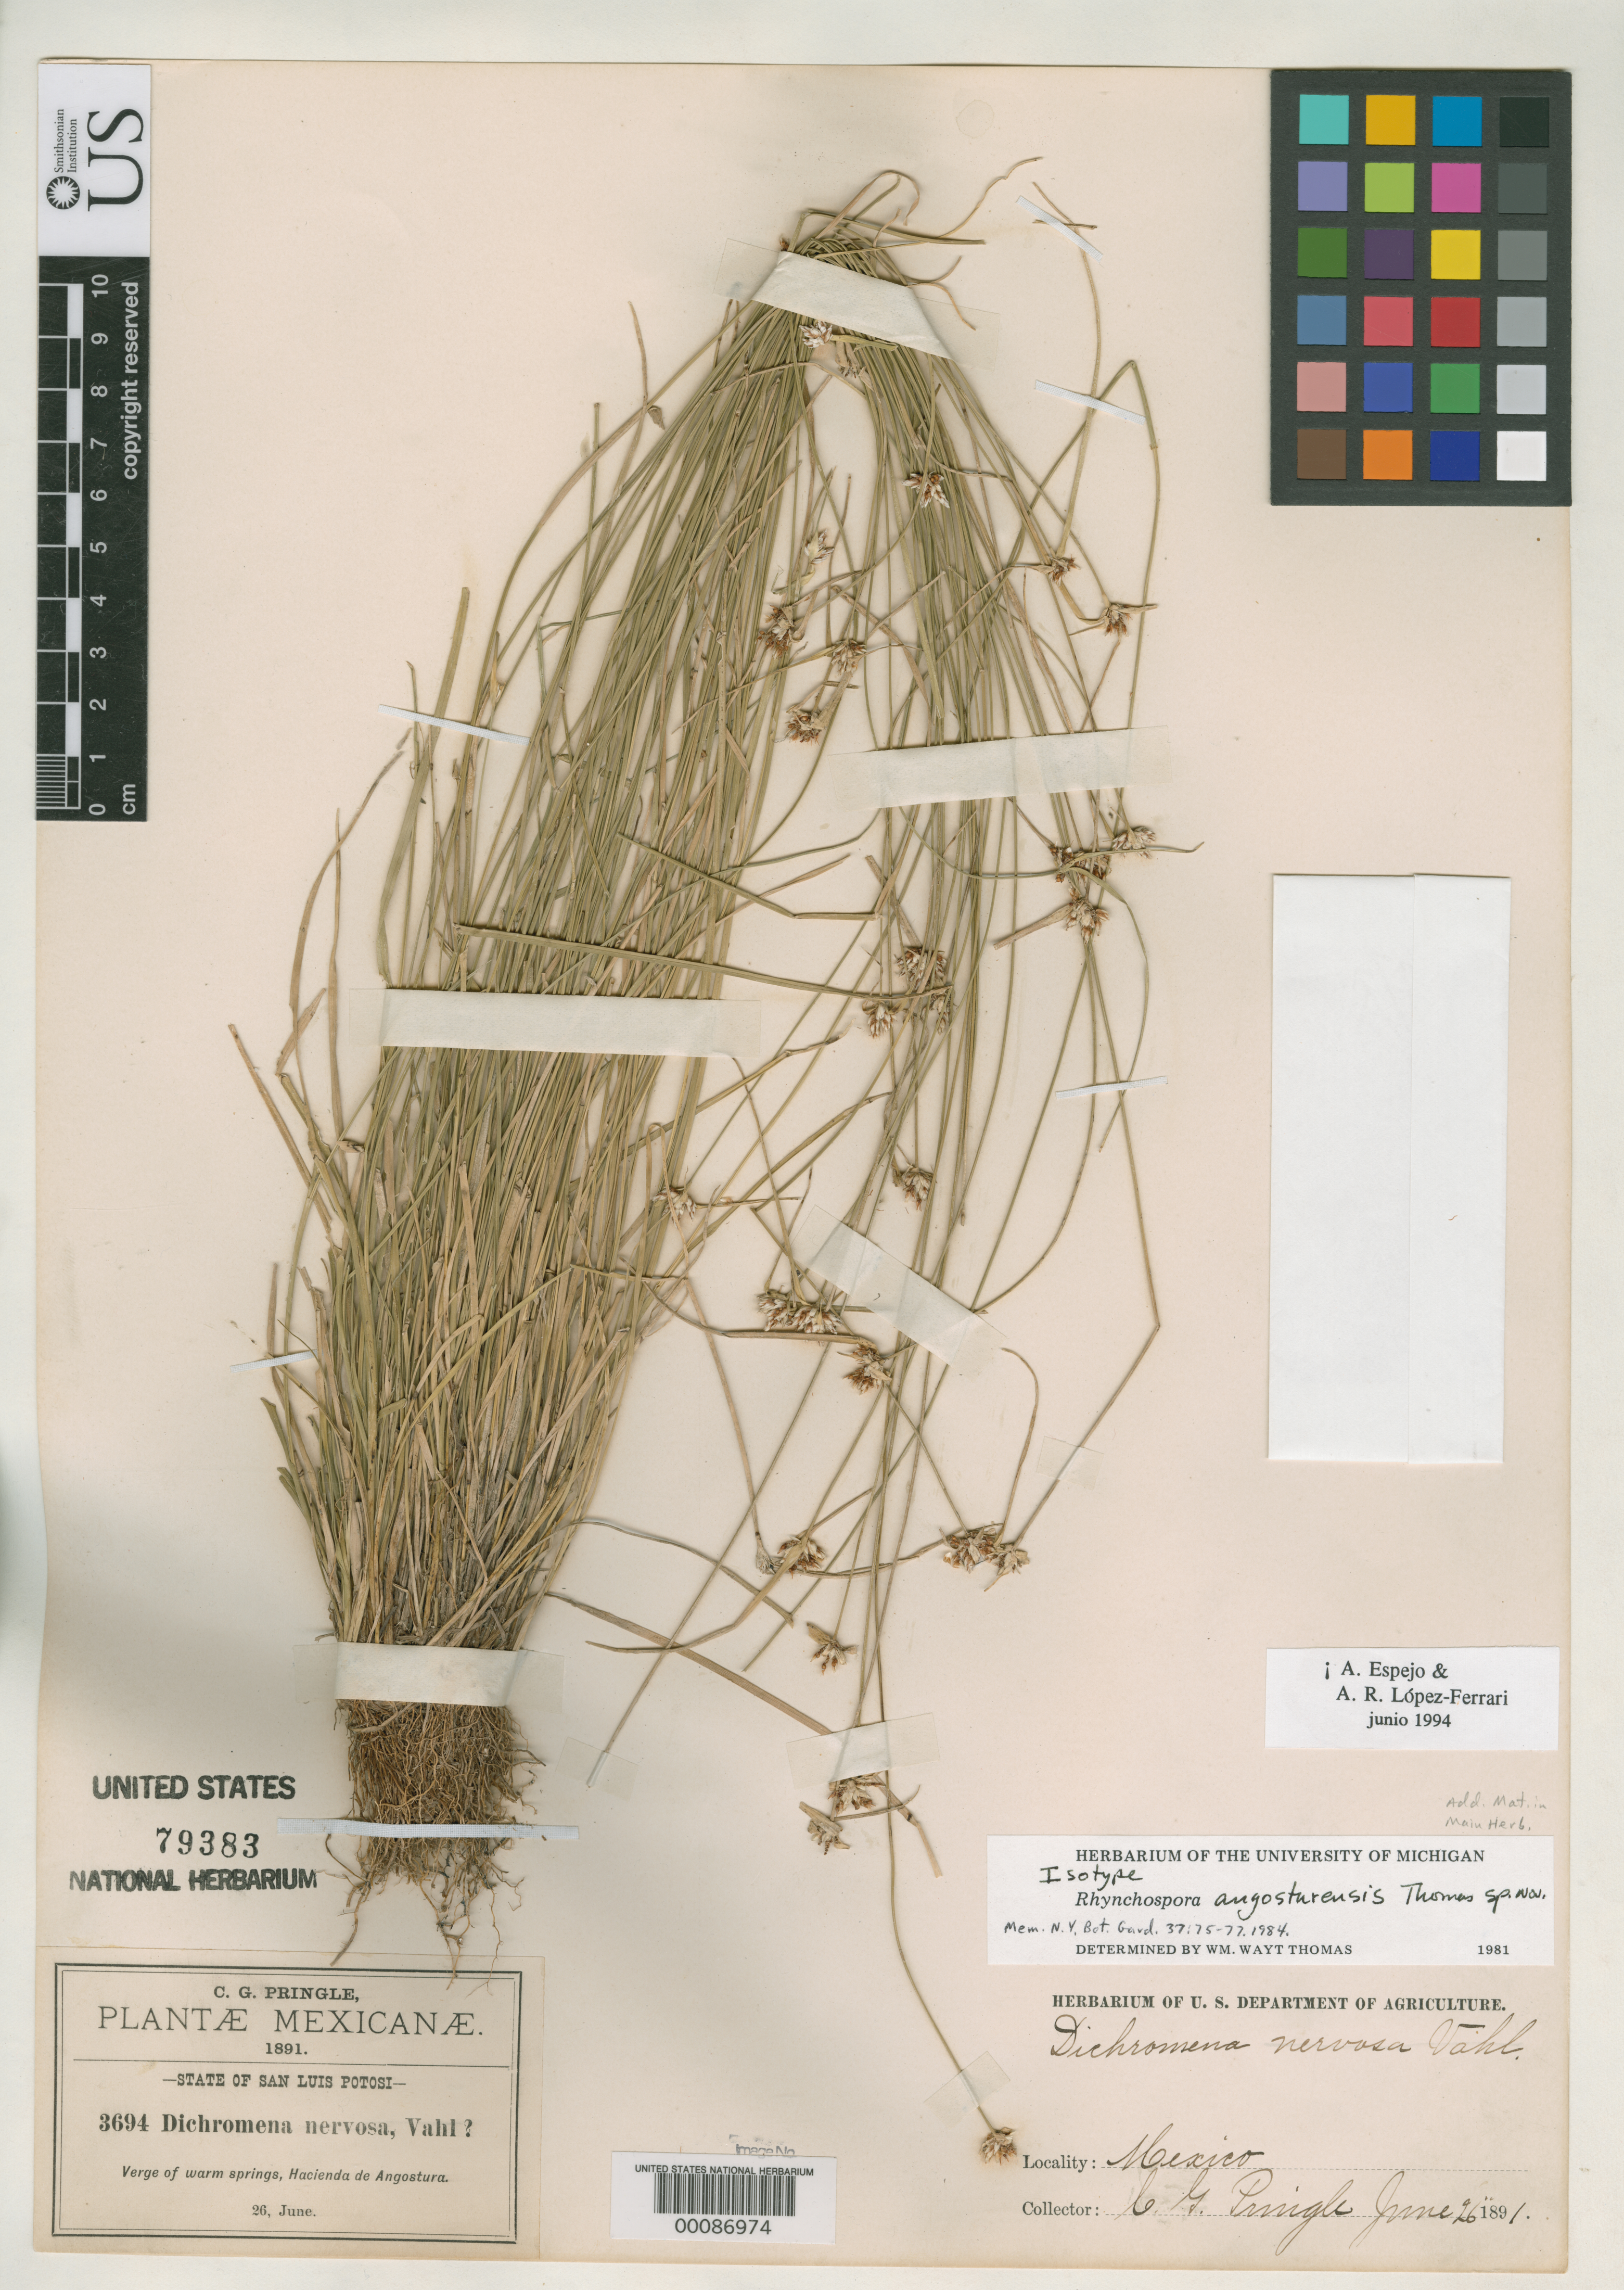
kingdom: Plantae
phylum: Tracheophyta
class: Liliopsida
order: Poales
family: Cyperaceae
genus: Rhynchospora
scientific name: Rhynchospora angosturensis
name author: W.W. Thomas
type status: Isotype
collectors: C. G. Pringle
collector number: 3694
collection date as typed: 26 Jun 1891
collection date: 1891-06-26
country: Mexico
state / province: San Luis Potosi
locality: Hacienda de Angostura.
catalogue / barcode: US 79383